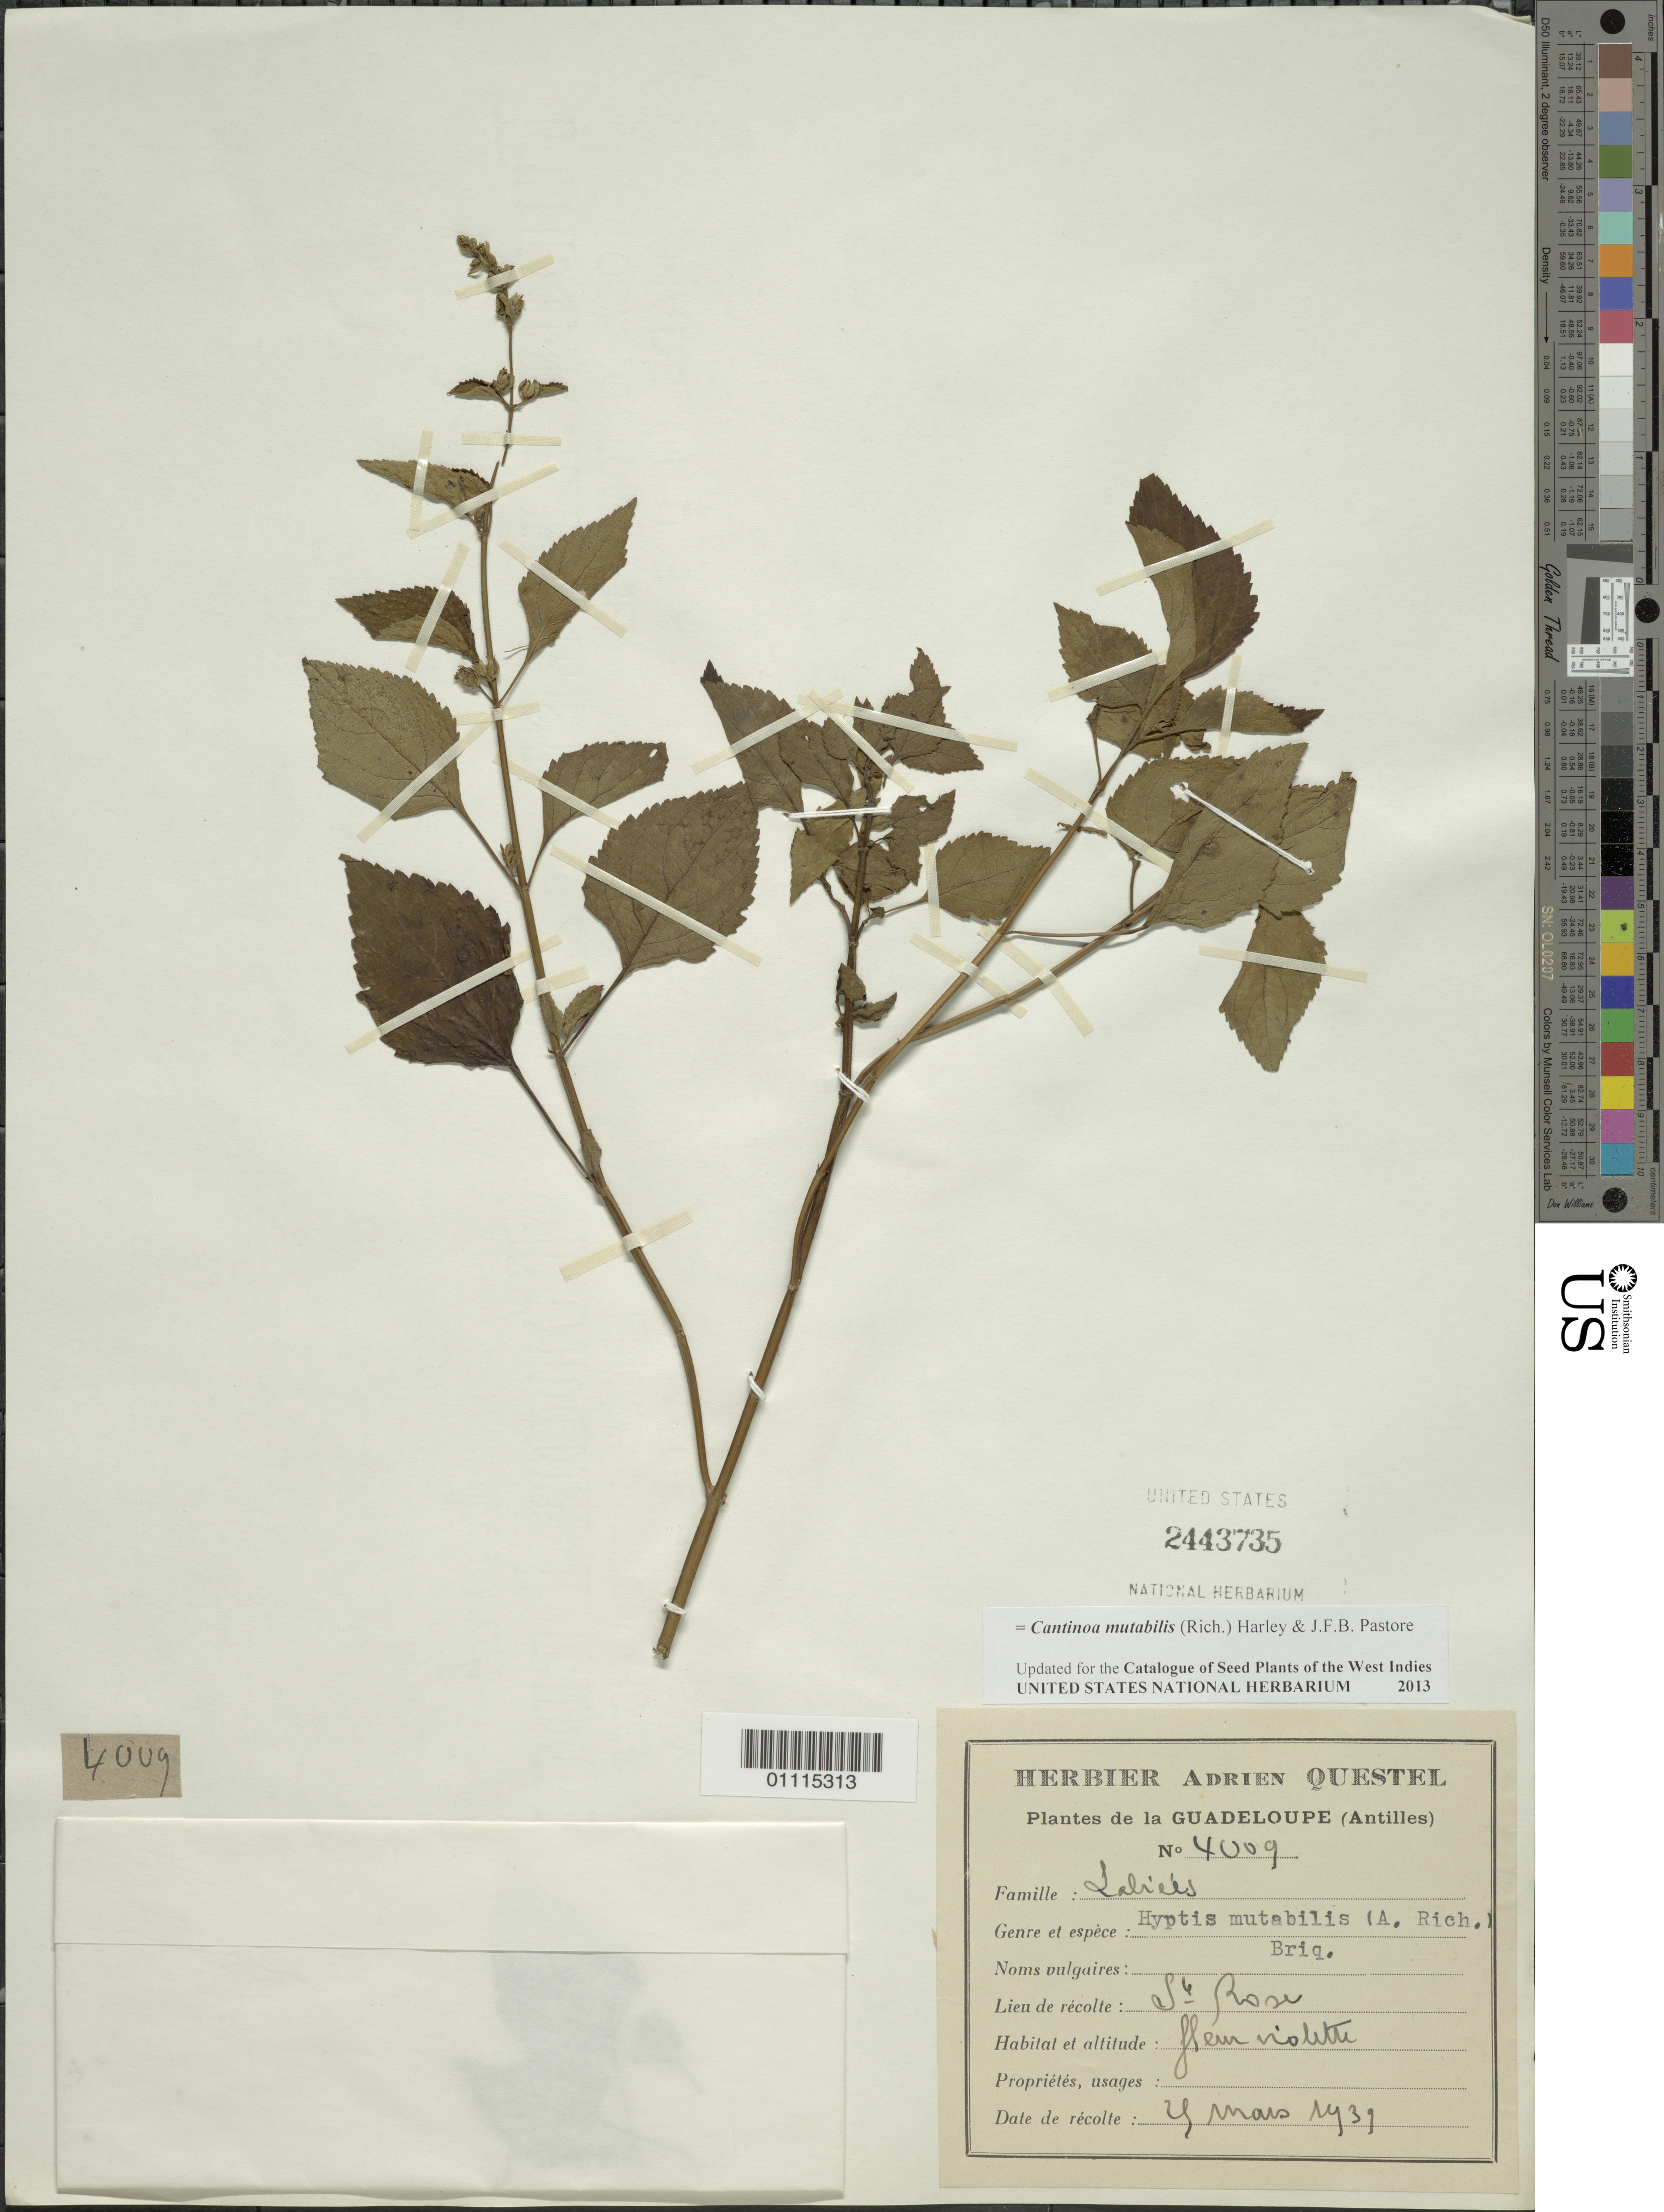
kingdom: Plantae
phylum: Tracheophyta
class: Magnoliopsida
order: Lamiales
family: Lamiaceae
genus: Cantinoa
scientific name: Cantinoa mutabilis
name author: (Rich.) Harley & J.F.B. Pastore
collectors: A. Questel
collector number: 4009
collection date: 1939-03-25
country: Guadeloupe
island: Basse Terre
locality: Saint Rose.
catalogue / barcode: US 2443735